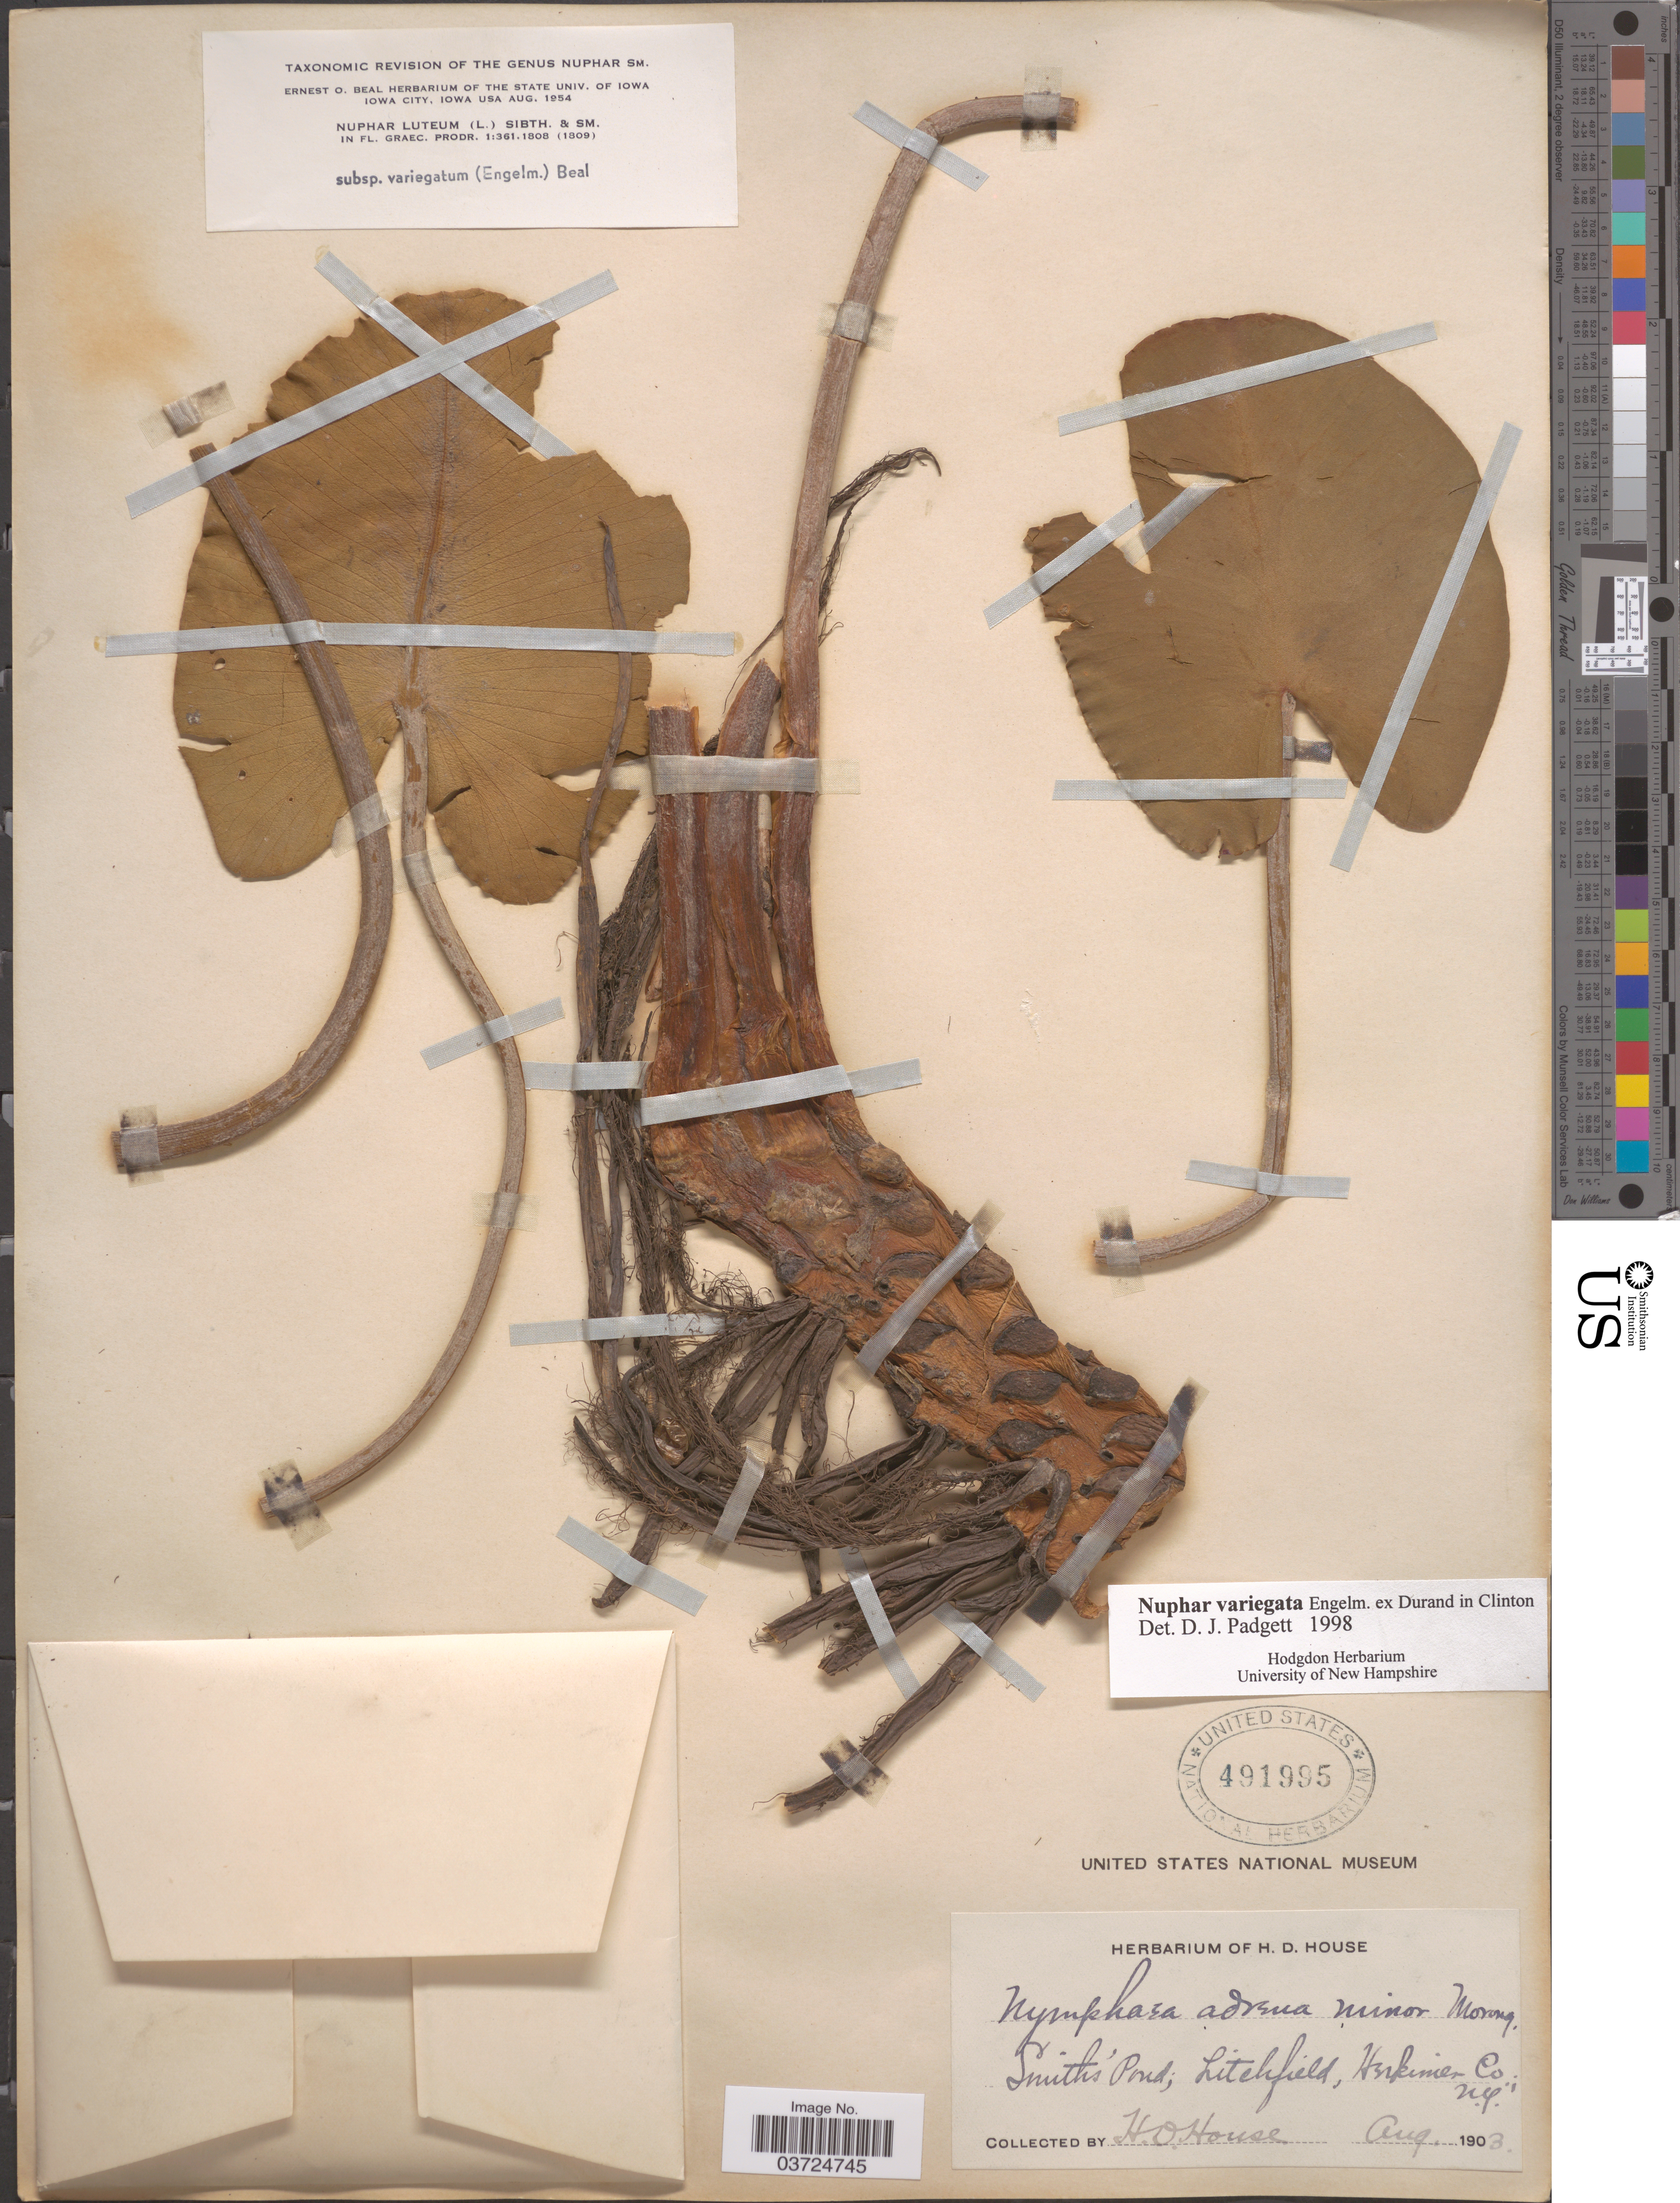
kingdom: Plantae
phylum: Tracheophyta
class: Magnoliopsida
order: Nymphaeales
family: Nymphaeaceae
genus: Nuphar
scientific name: Nuphar variegata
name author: Engelm. ex Durand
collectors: H. D. House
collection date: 1903-08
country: United States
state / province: New York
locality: Smith's Pond, Litchfield, Herkimer Co.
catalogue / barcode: US 491995